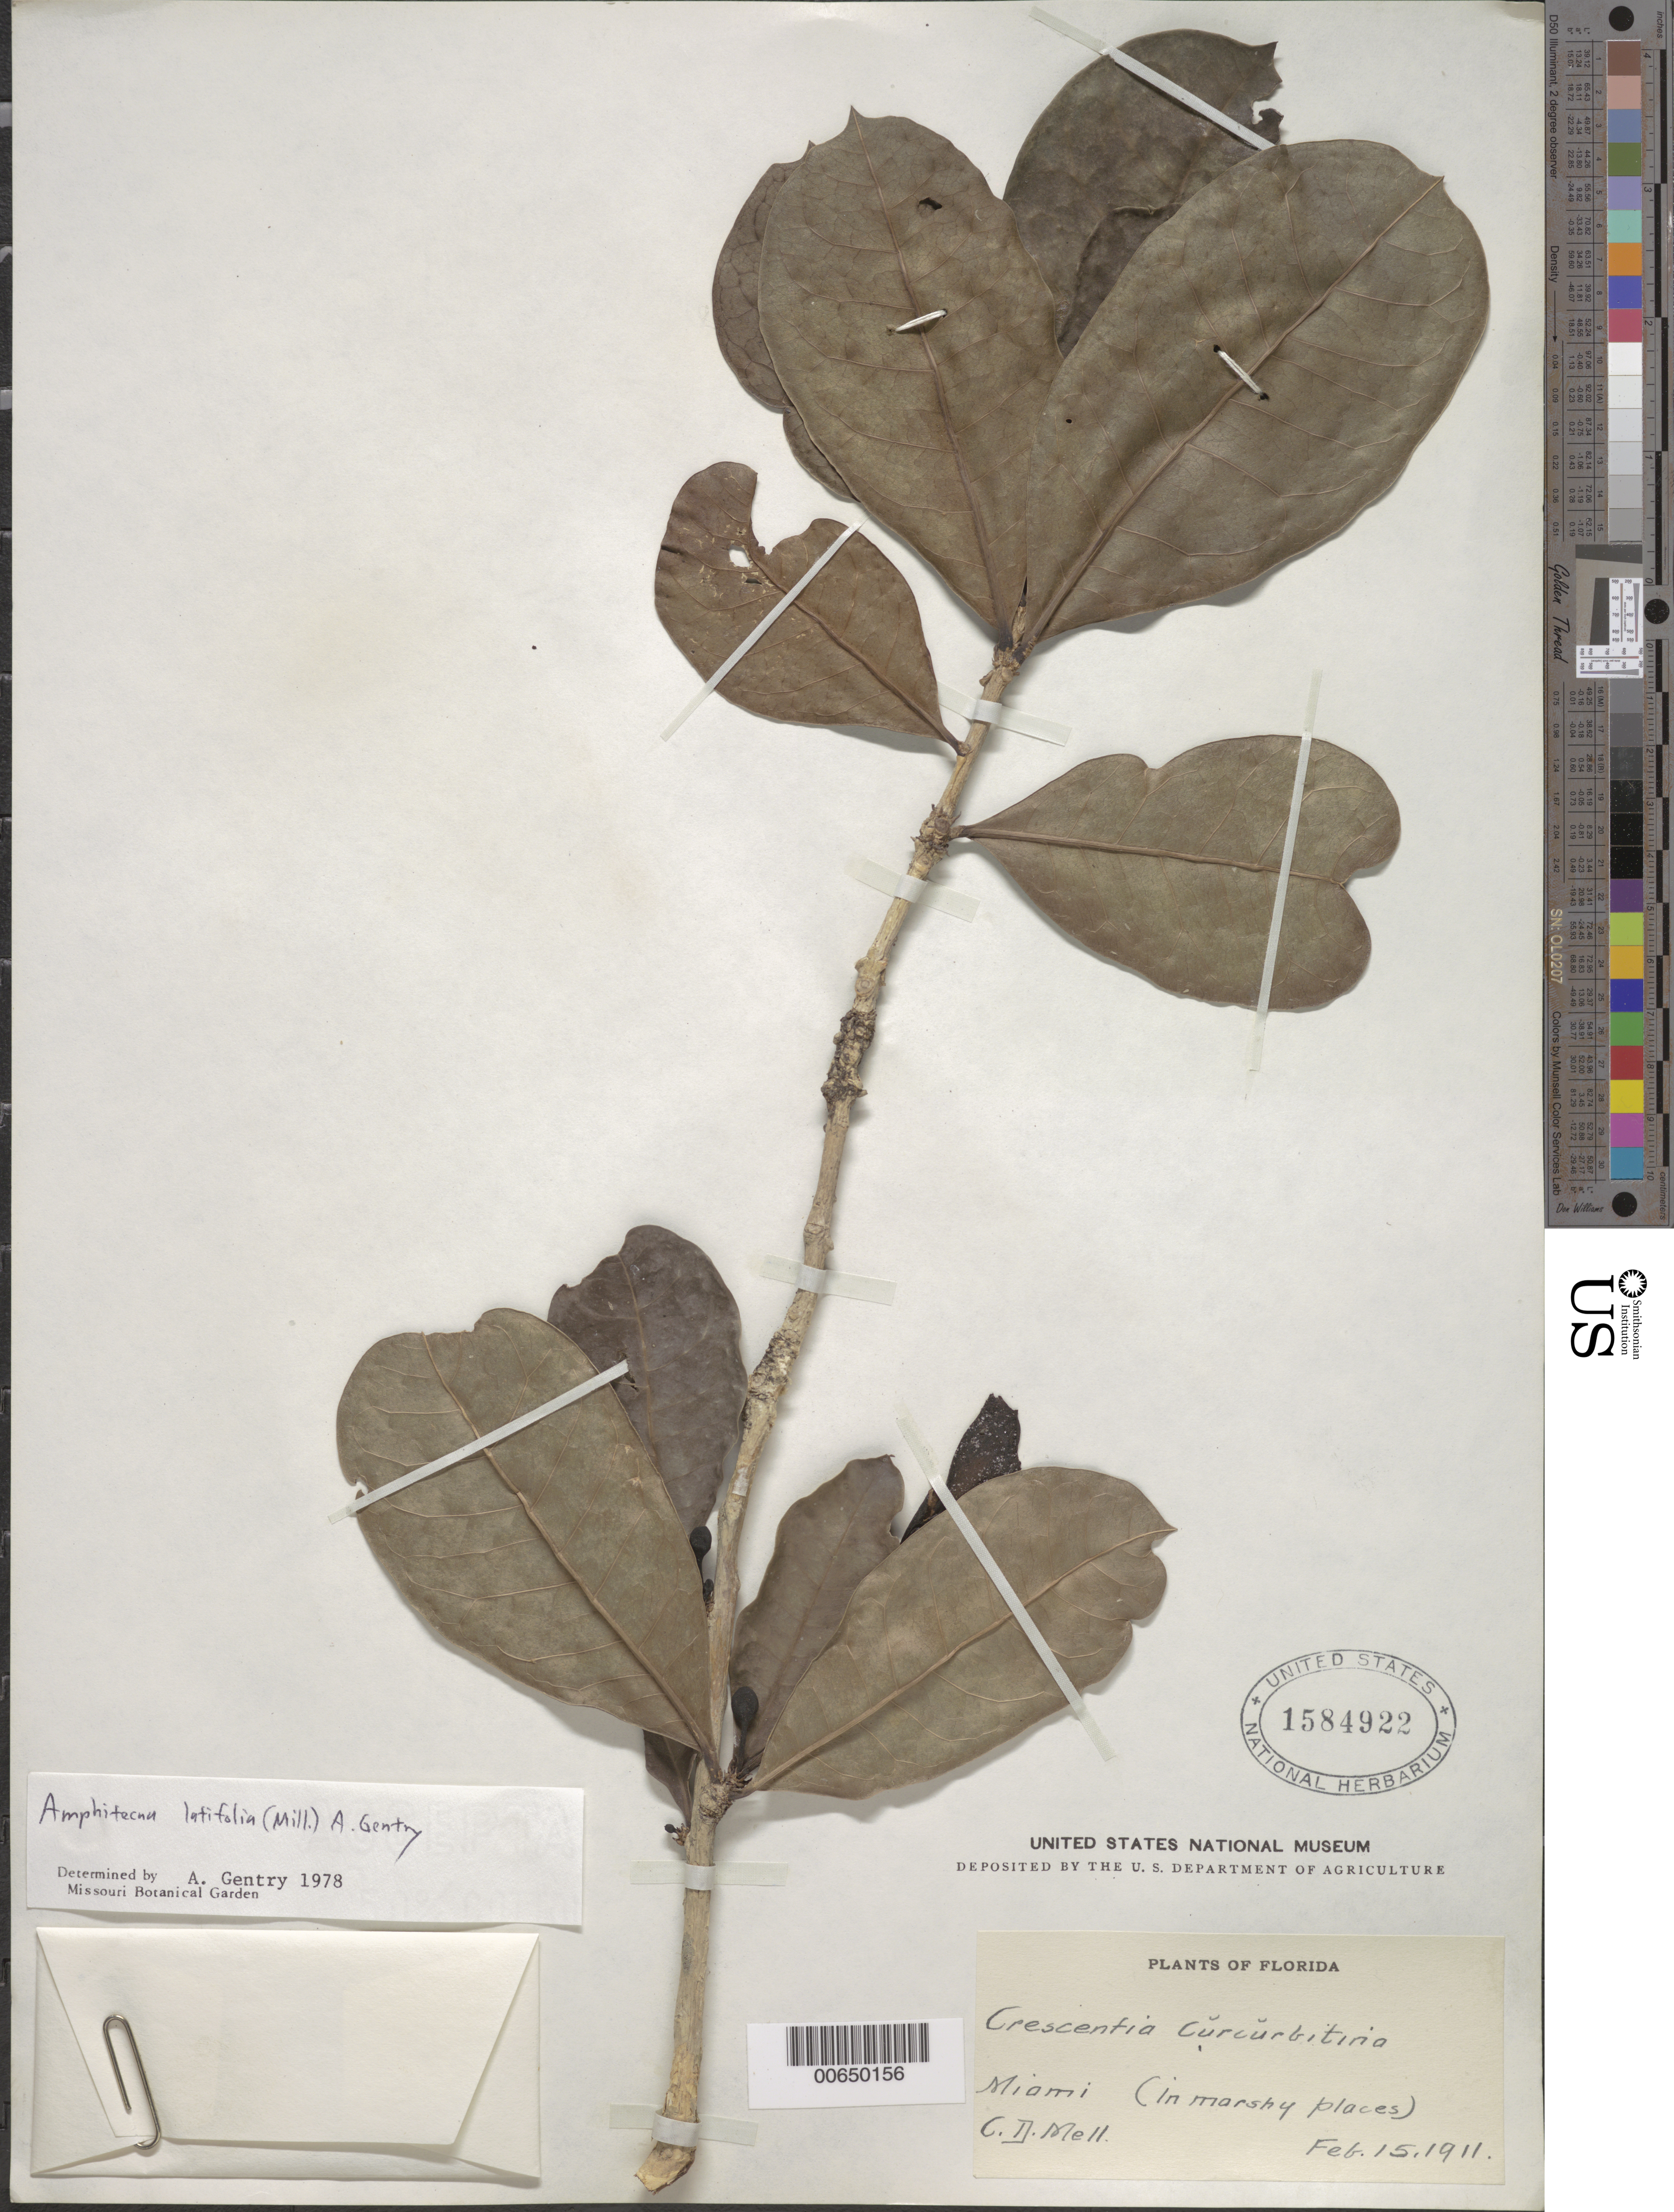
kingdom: Plantae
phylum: Tracheophyta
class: Magnoliopsida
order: Lamiales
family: Bignoniaceae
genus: Amphitecna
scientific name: Amphitecna latifolia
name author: (Mill.) A.H. Gentry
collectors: C. D. Mell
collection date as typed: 15 Feb 1911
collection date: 1911-02-15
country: United States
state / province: Florida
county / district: Dade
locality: Miami.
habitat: In marshy places.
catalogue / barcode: US 1584922